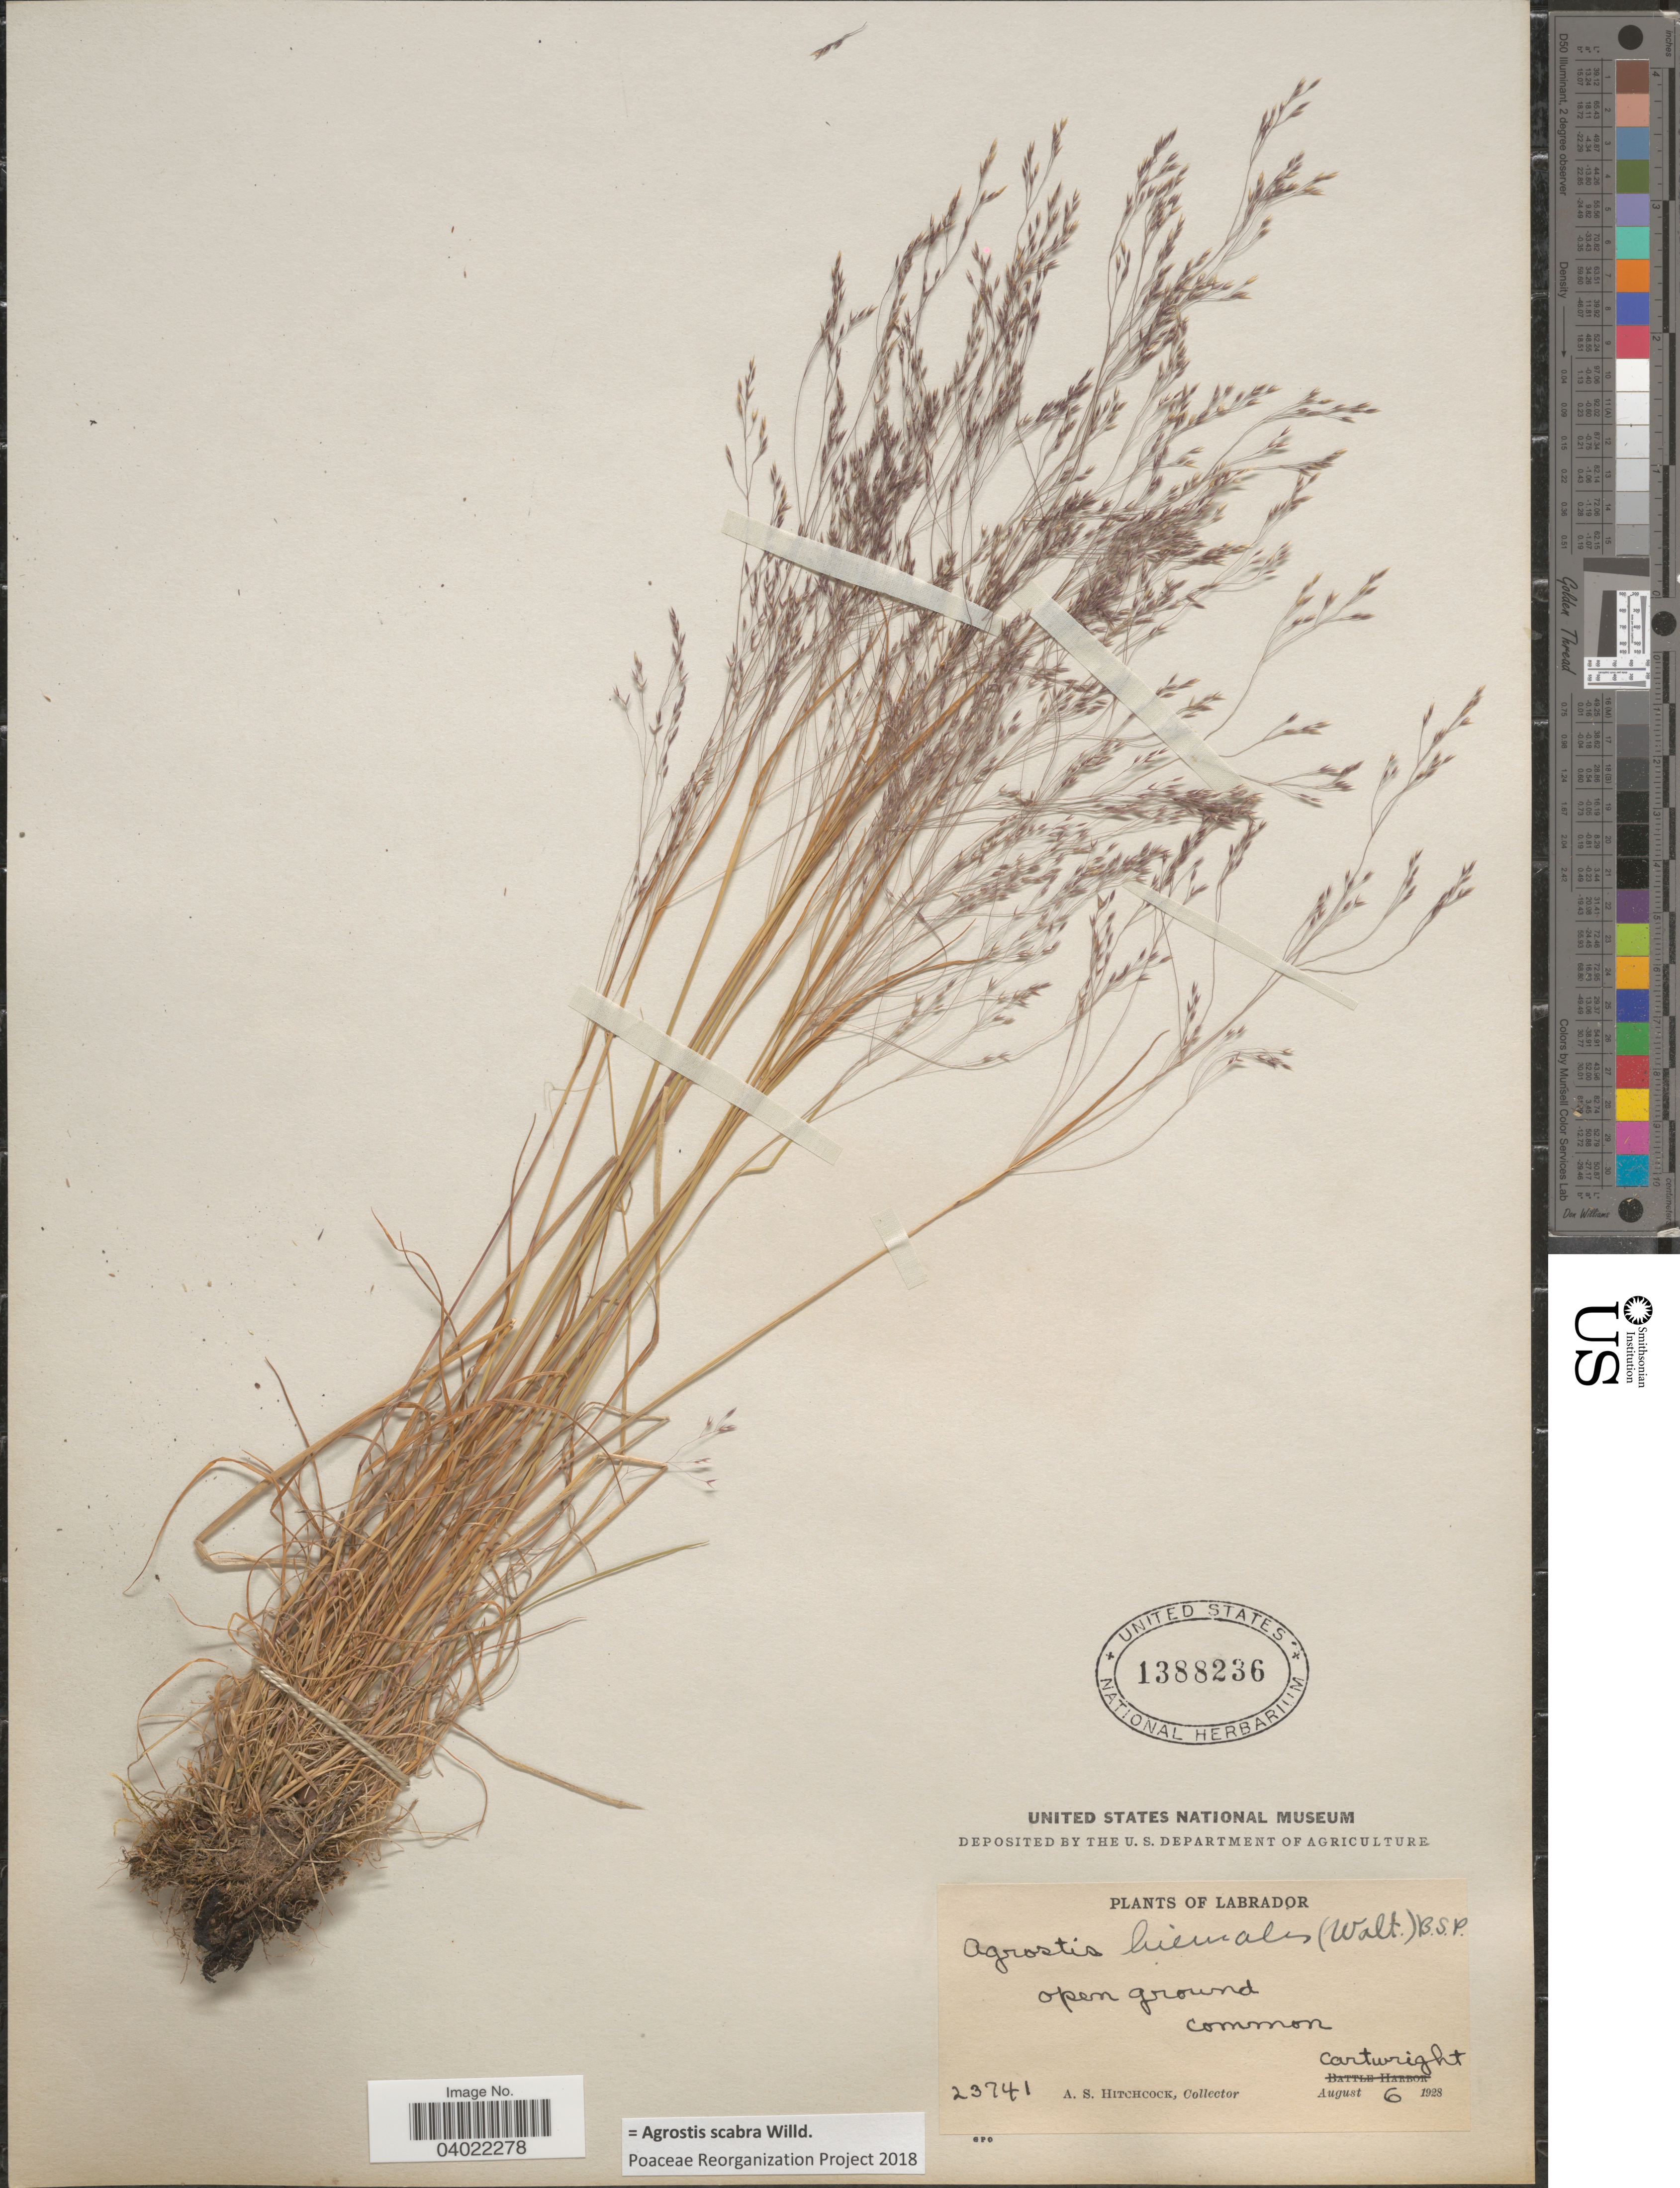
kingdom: Plantae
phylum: Tracheophyta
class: Liliopsida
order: Poales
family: Poaceae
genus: Agrostis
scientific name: Agrostis scabra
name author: Willd.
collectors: A. S. Hitchcock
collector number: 23741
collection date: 1928-08-06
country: Canada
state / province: Newfoundland and Labrador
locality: Labrador. Cartwright.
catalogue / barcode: US 1388236